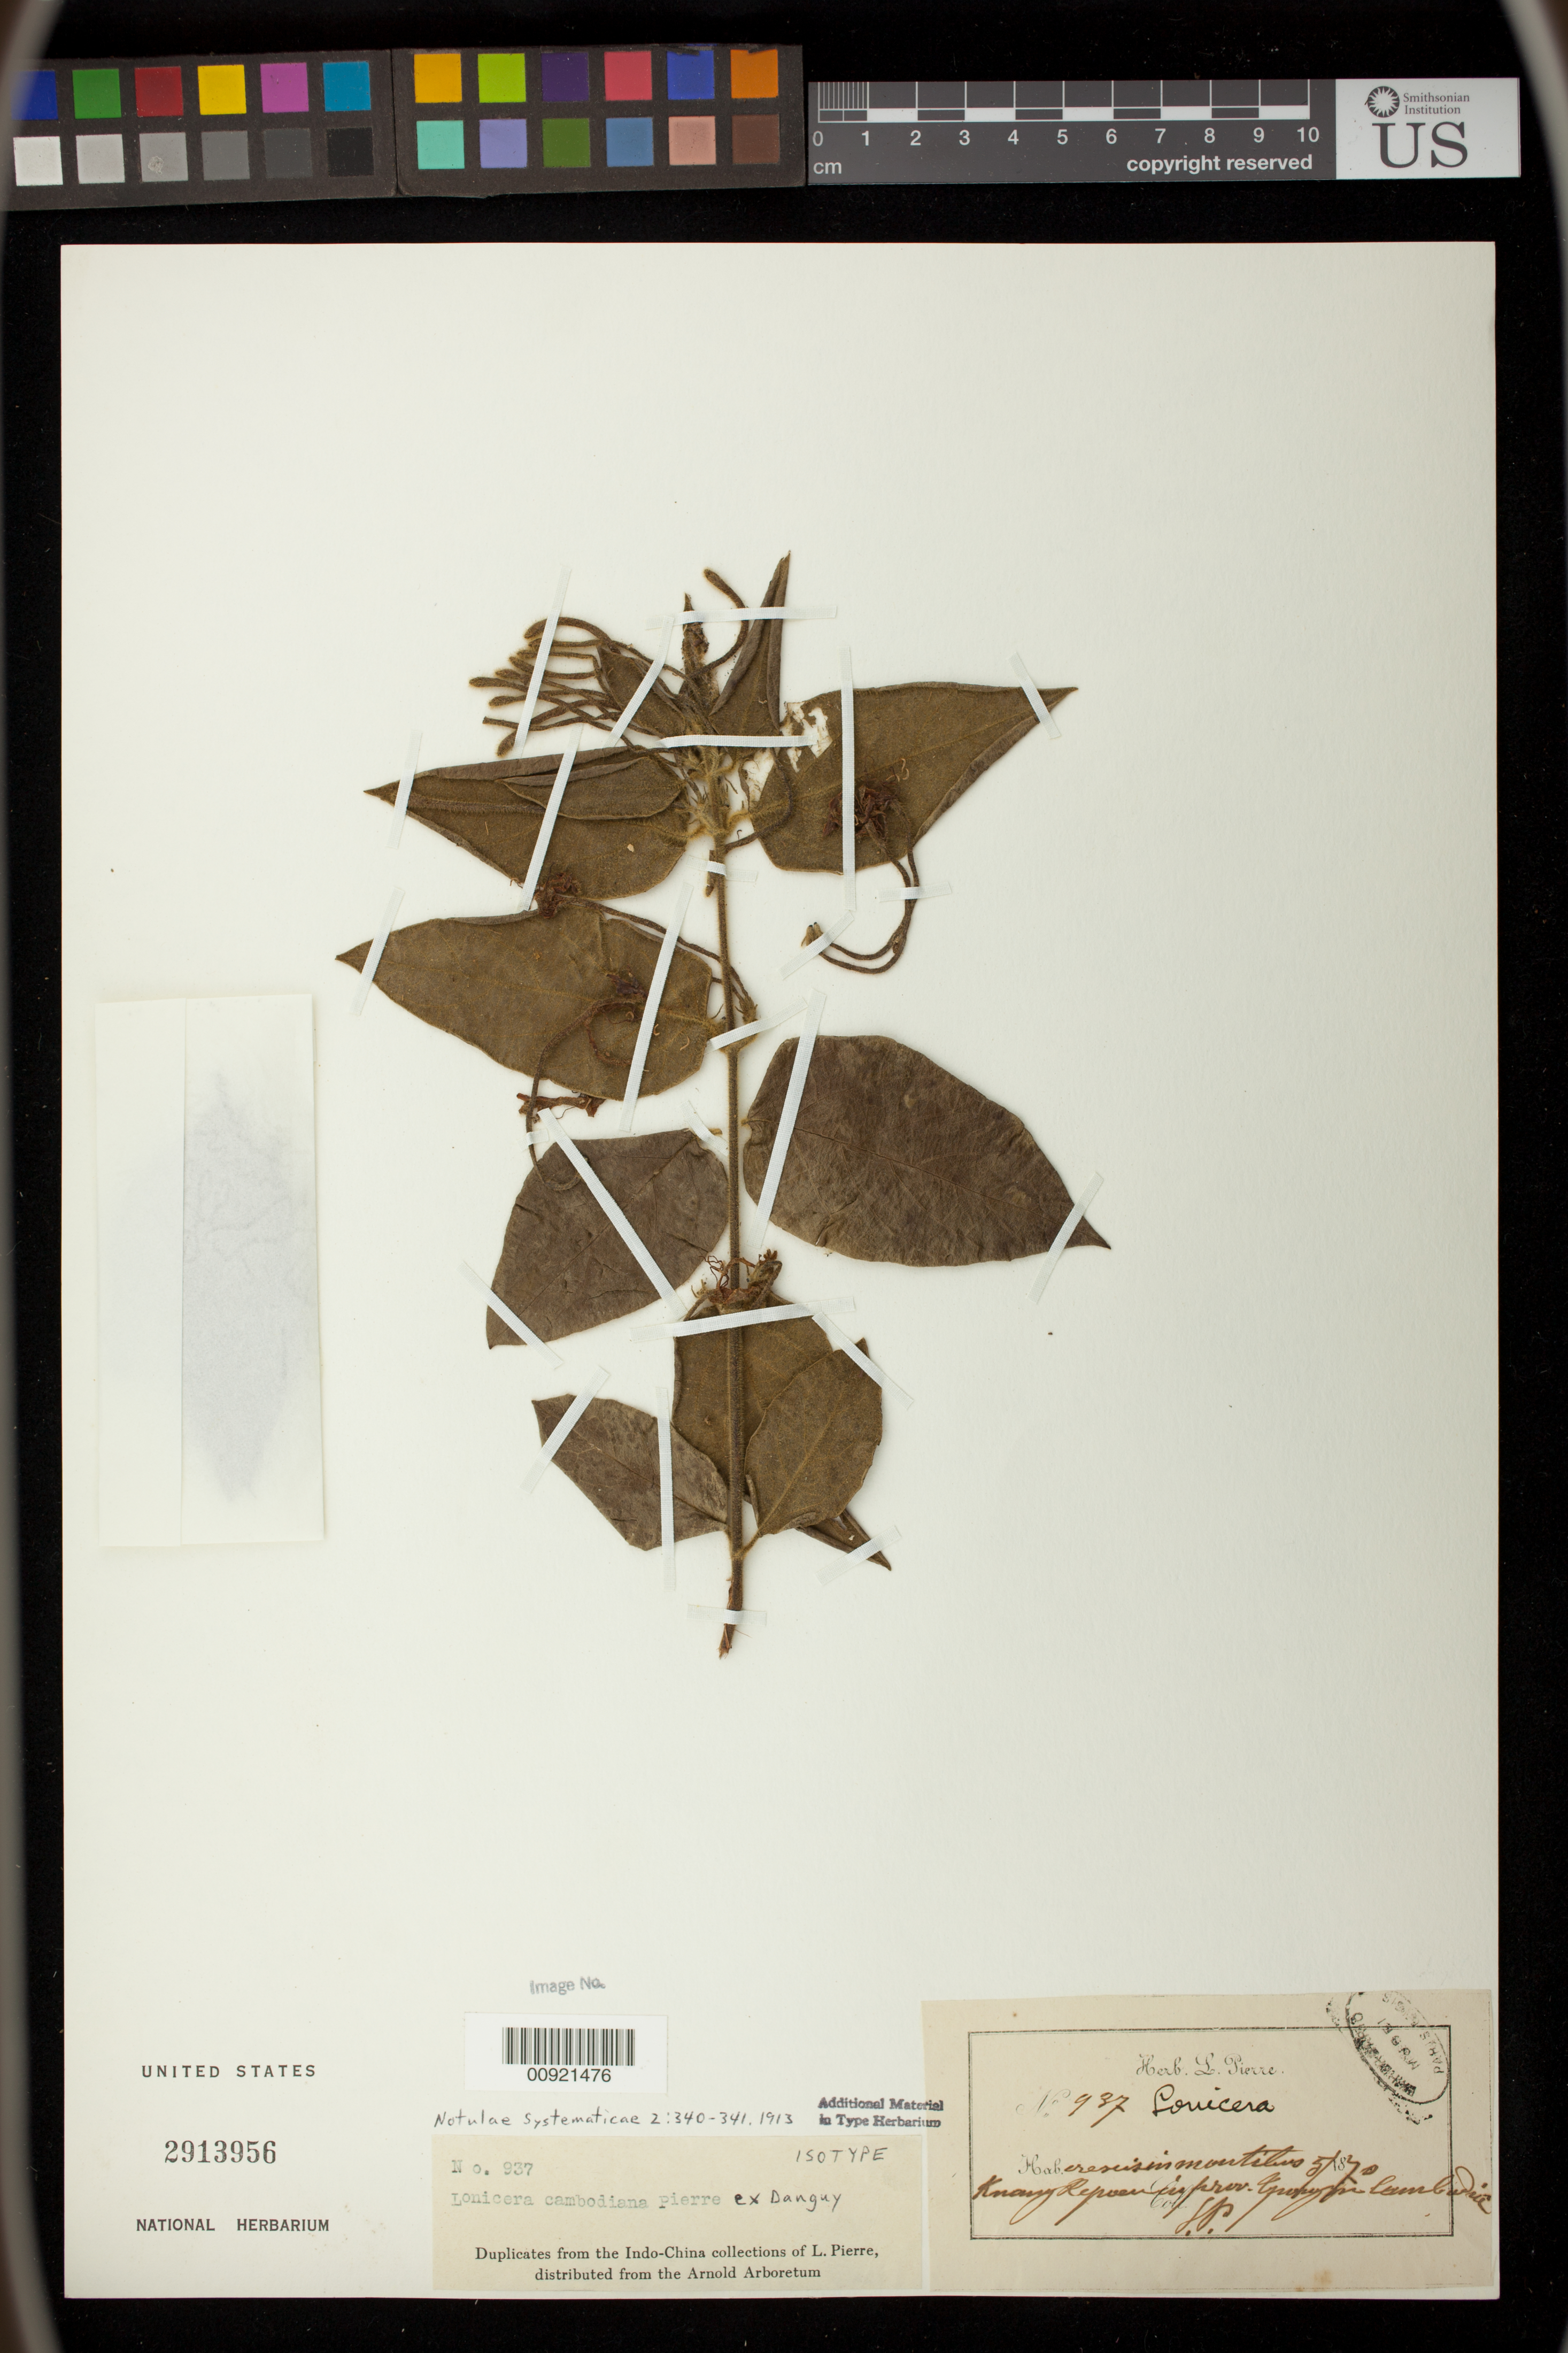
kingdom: Plantae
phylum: Tracheophyta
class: Magnoliopsida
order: Dipsacales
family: Caprifoliaceae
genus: Lonicera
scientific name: Lonicera cambodiana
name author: Pierre ex Danguy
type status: Isotype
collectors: J. Pierre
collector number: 937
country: Cambodia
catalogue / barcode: US 2913956